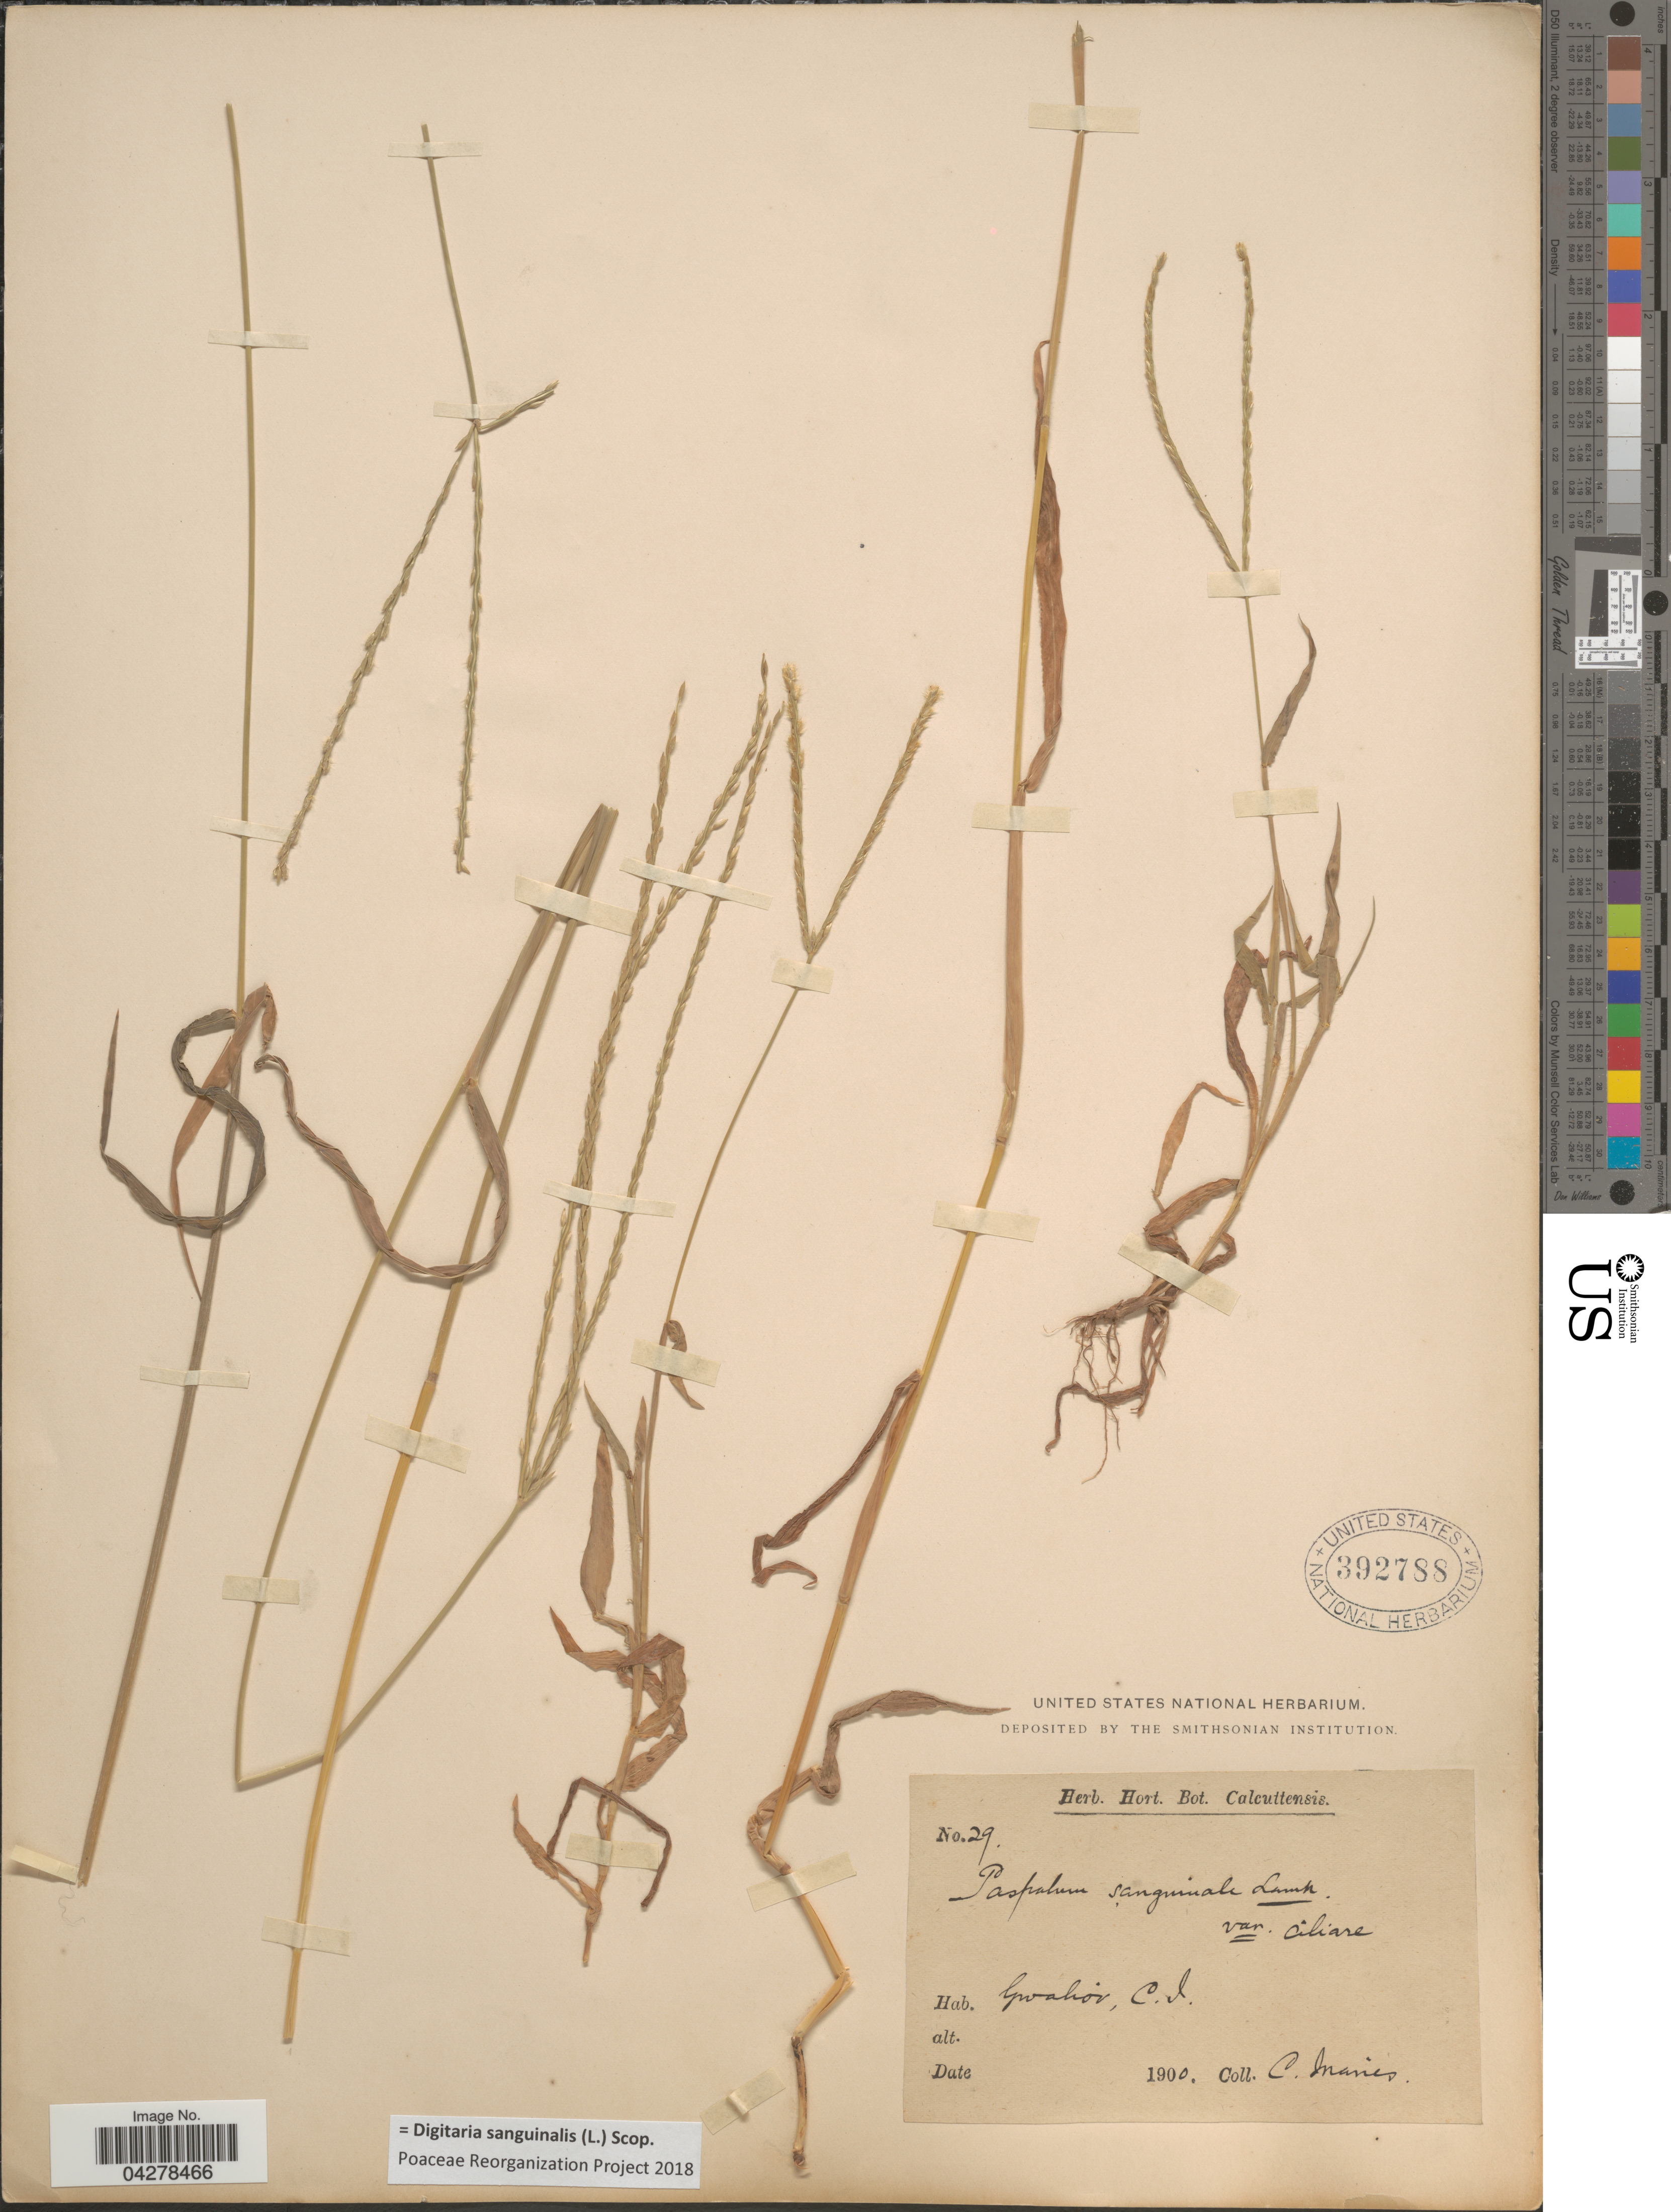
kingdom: Plantae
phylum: Tracheophyta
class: Liliopsida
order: Poales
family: Poaceae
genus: Digitaria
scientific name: Digitaria sanguinalis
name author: (L.) Scop.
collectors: C. Maries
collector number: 29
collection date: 1900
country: India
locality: Gwalior, C.I.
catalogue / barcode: US 392788